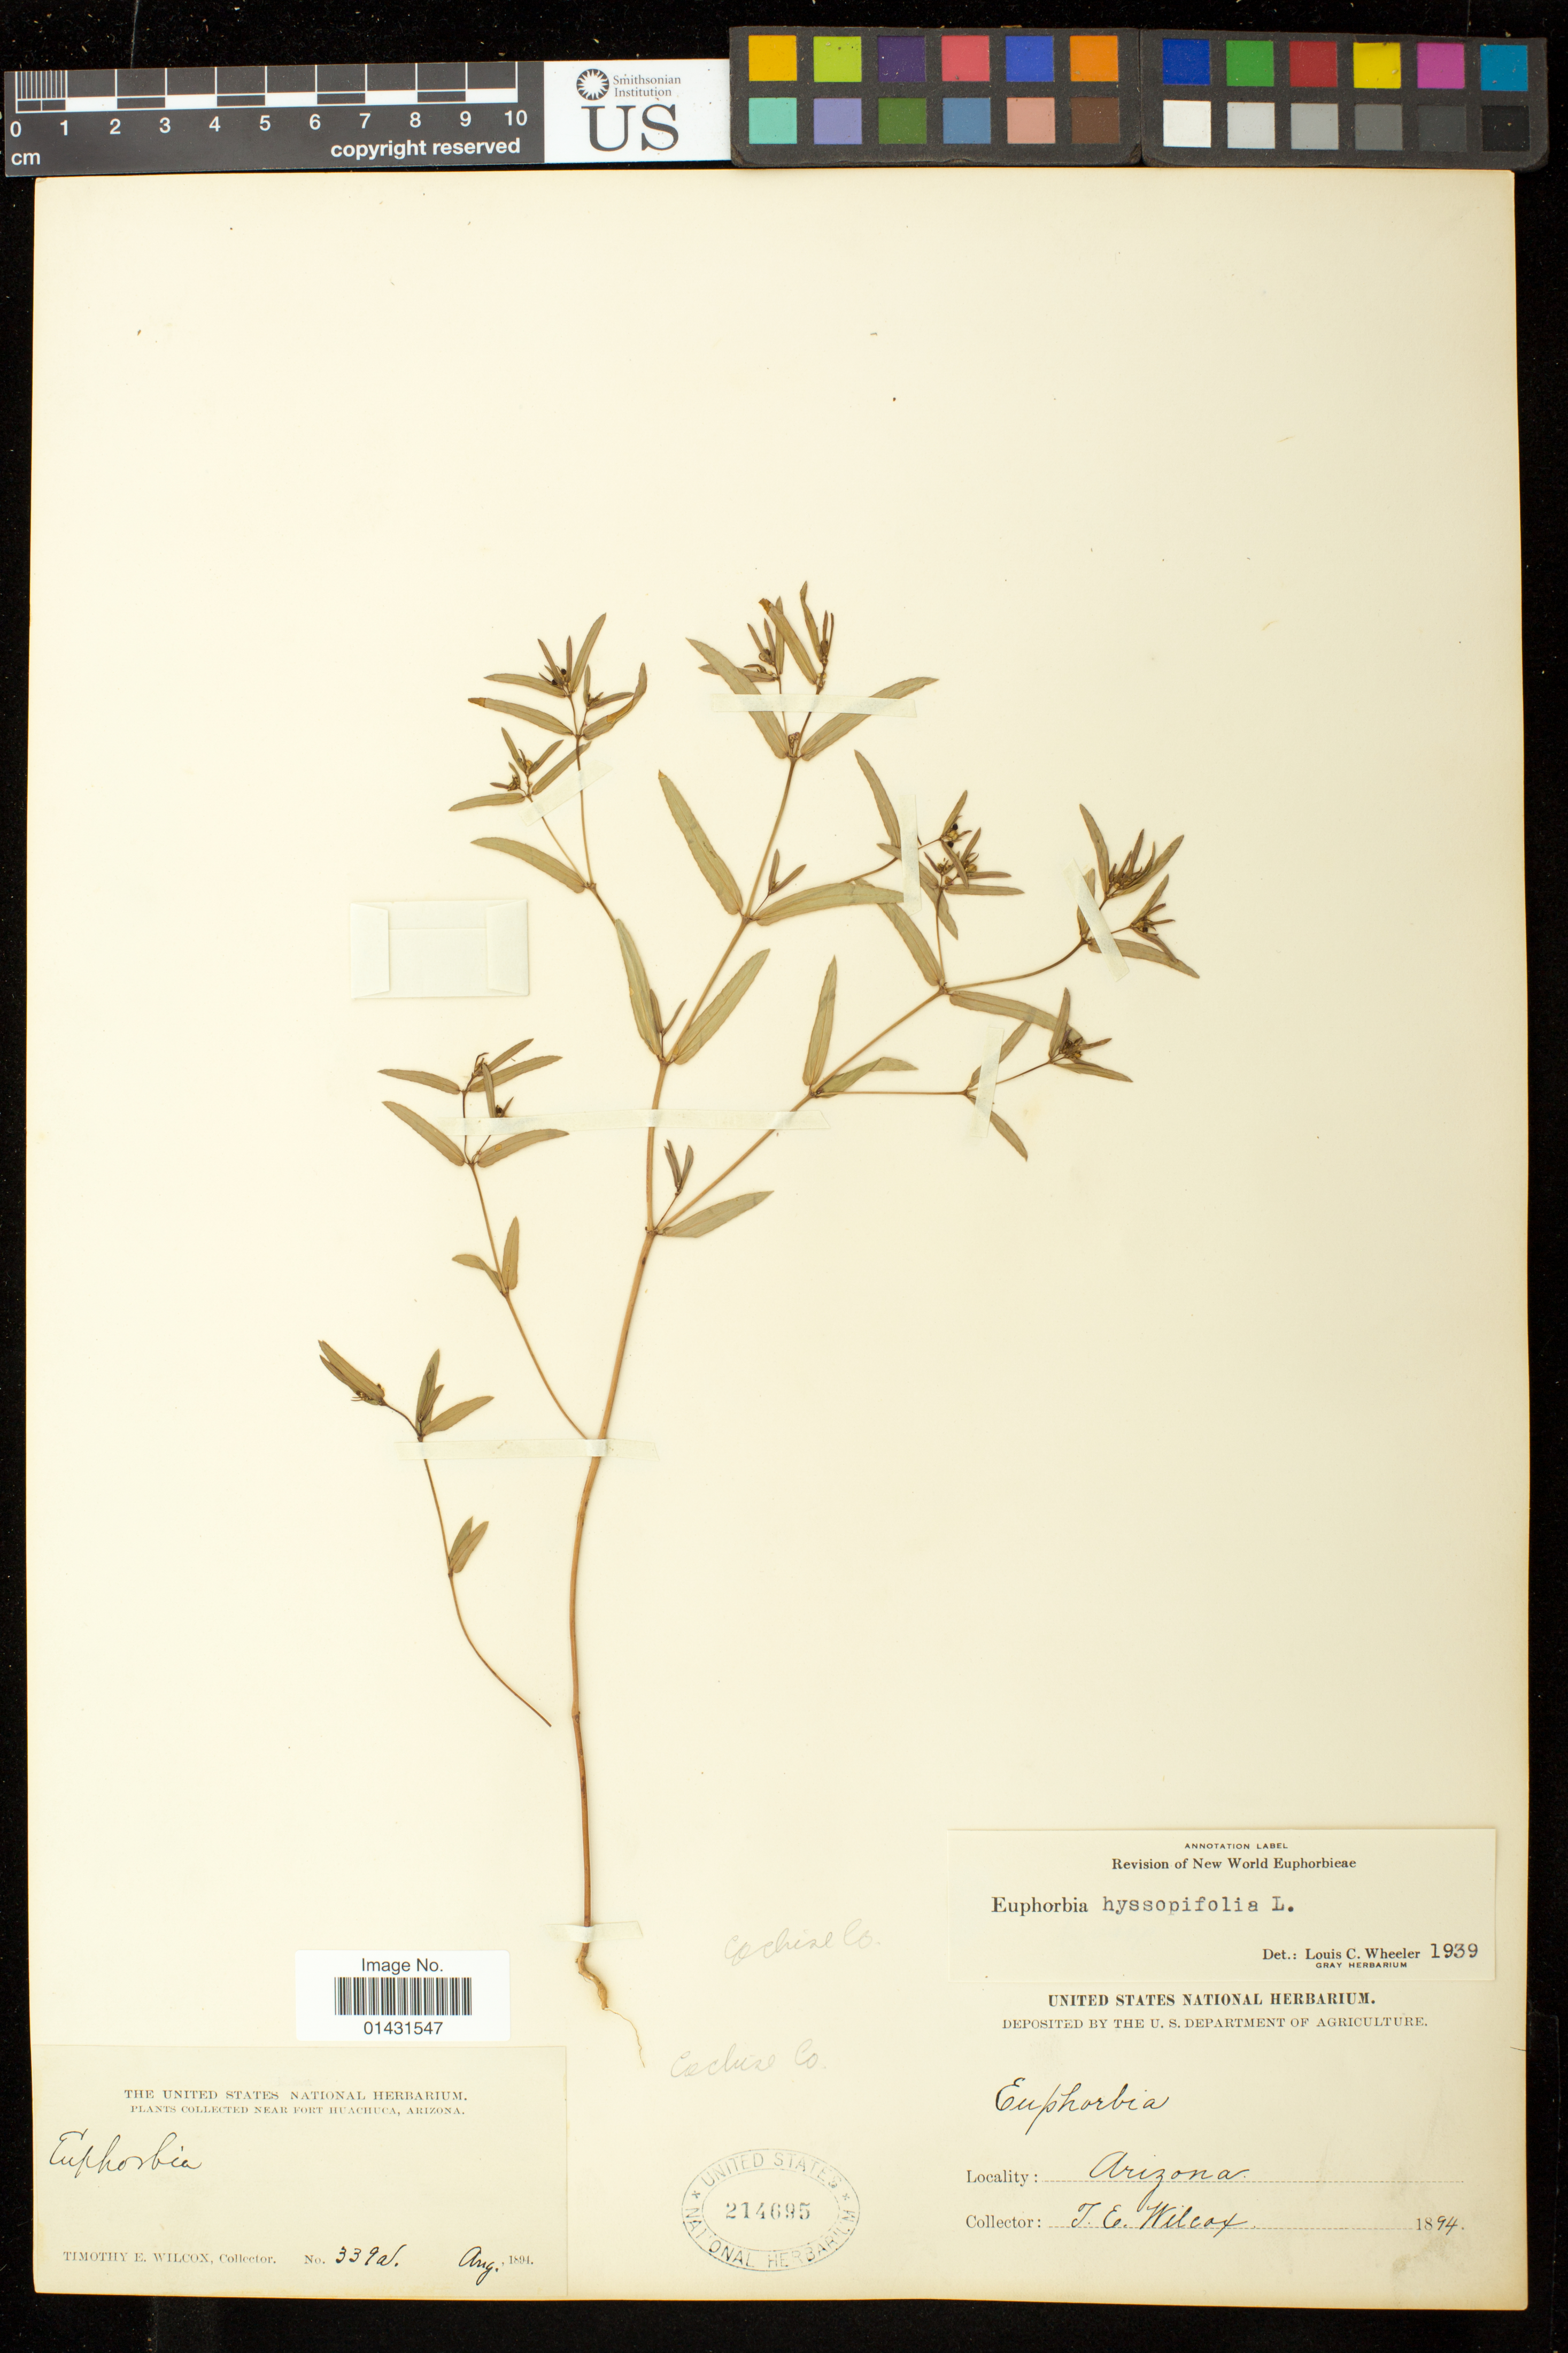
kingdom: Plantae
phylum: Tracheophyta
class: Magnoliopsida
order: Malpighiales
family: Euphorbiaceae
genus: Euphorbia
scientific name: Euphorbia hyssopifolia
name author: L.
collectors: T. E. Wilcox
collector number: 339a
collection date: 1894-08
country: United States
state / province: Arizona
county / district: Cochise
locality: Near Fort Huachuca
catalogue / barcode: US 214695